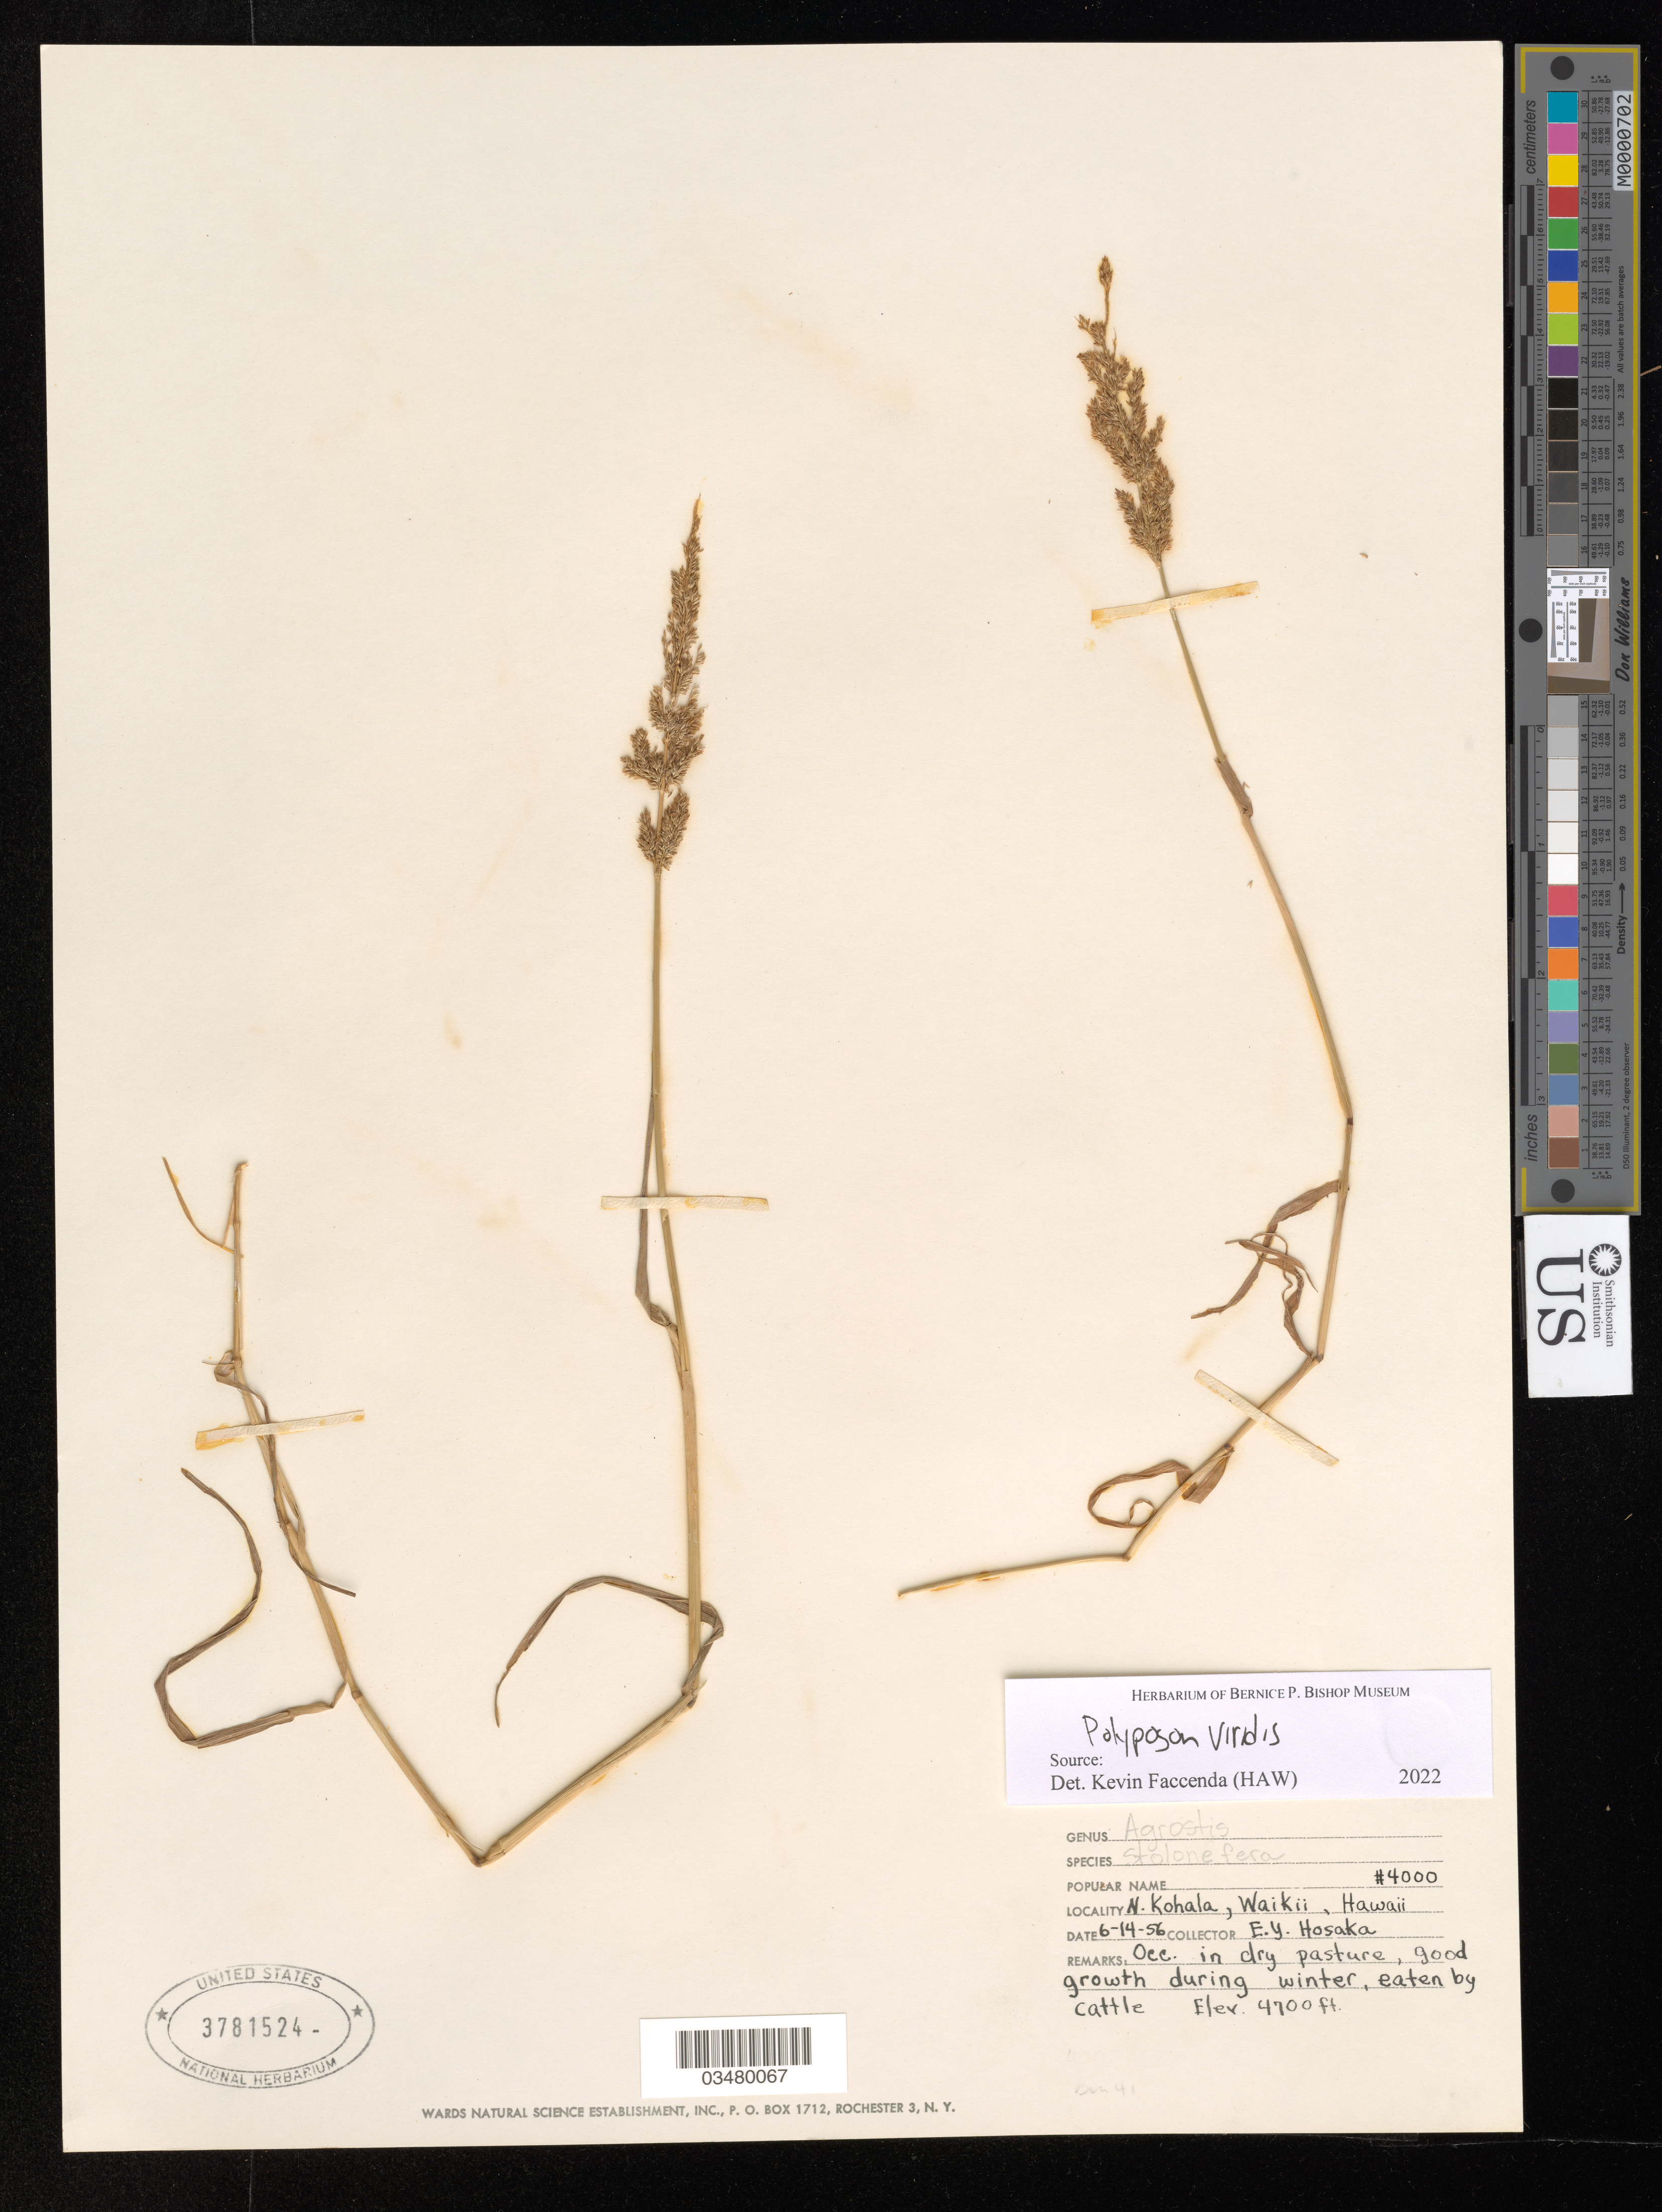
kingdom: Plantae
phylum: Tracheophyta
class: Liliopsida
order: Poales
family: Poaceae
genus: Polypogon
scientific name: Polypogon viridis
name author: (Gouan) Breistroffer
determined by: Faccenda, K.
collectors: E. Y. Hosaka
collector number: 4000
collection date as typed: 6-14-56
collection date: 1956-06-14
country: United States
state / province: Hawaii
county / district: Hawaii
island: Hawaii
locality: N. Kohala, Waikii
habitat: Dry pasture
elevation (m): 1433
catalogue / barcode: US 3781524